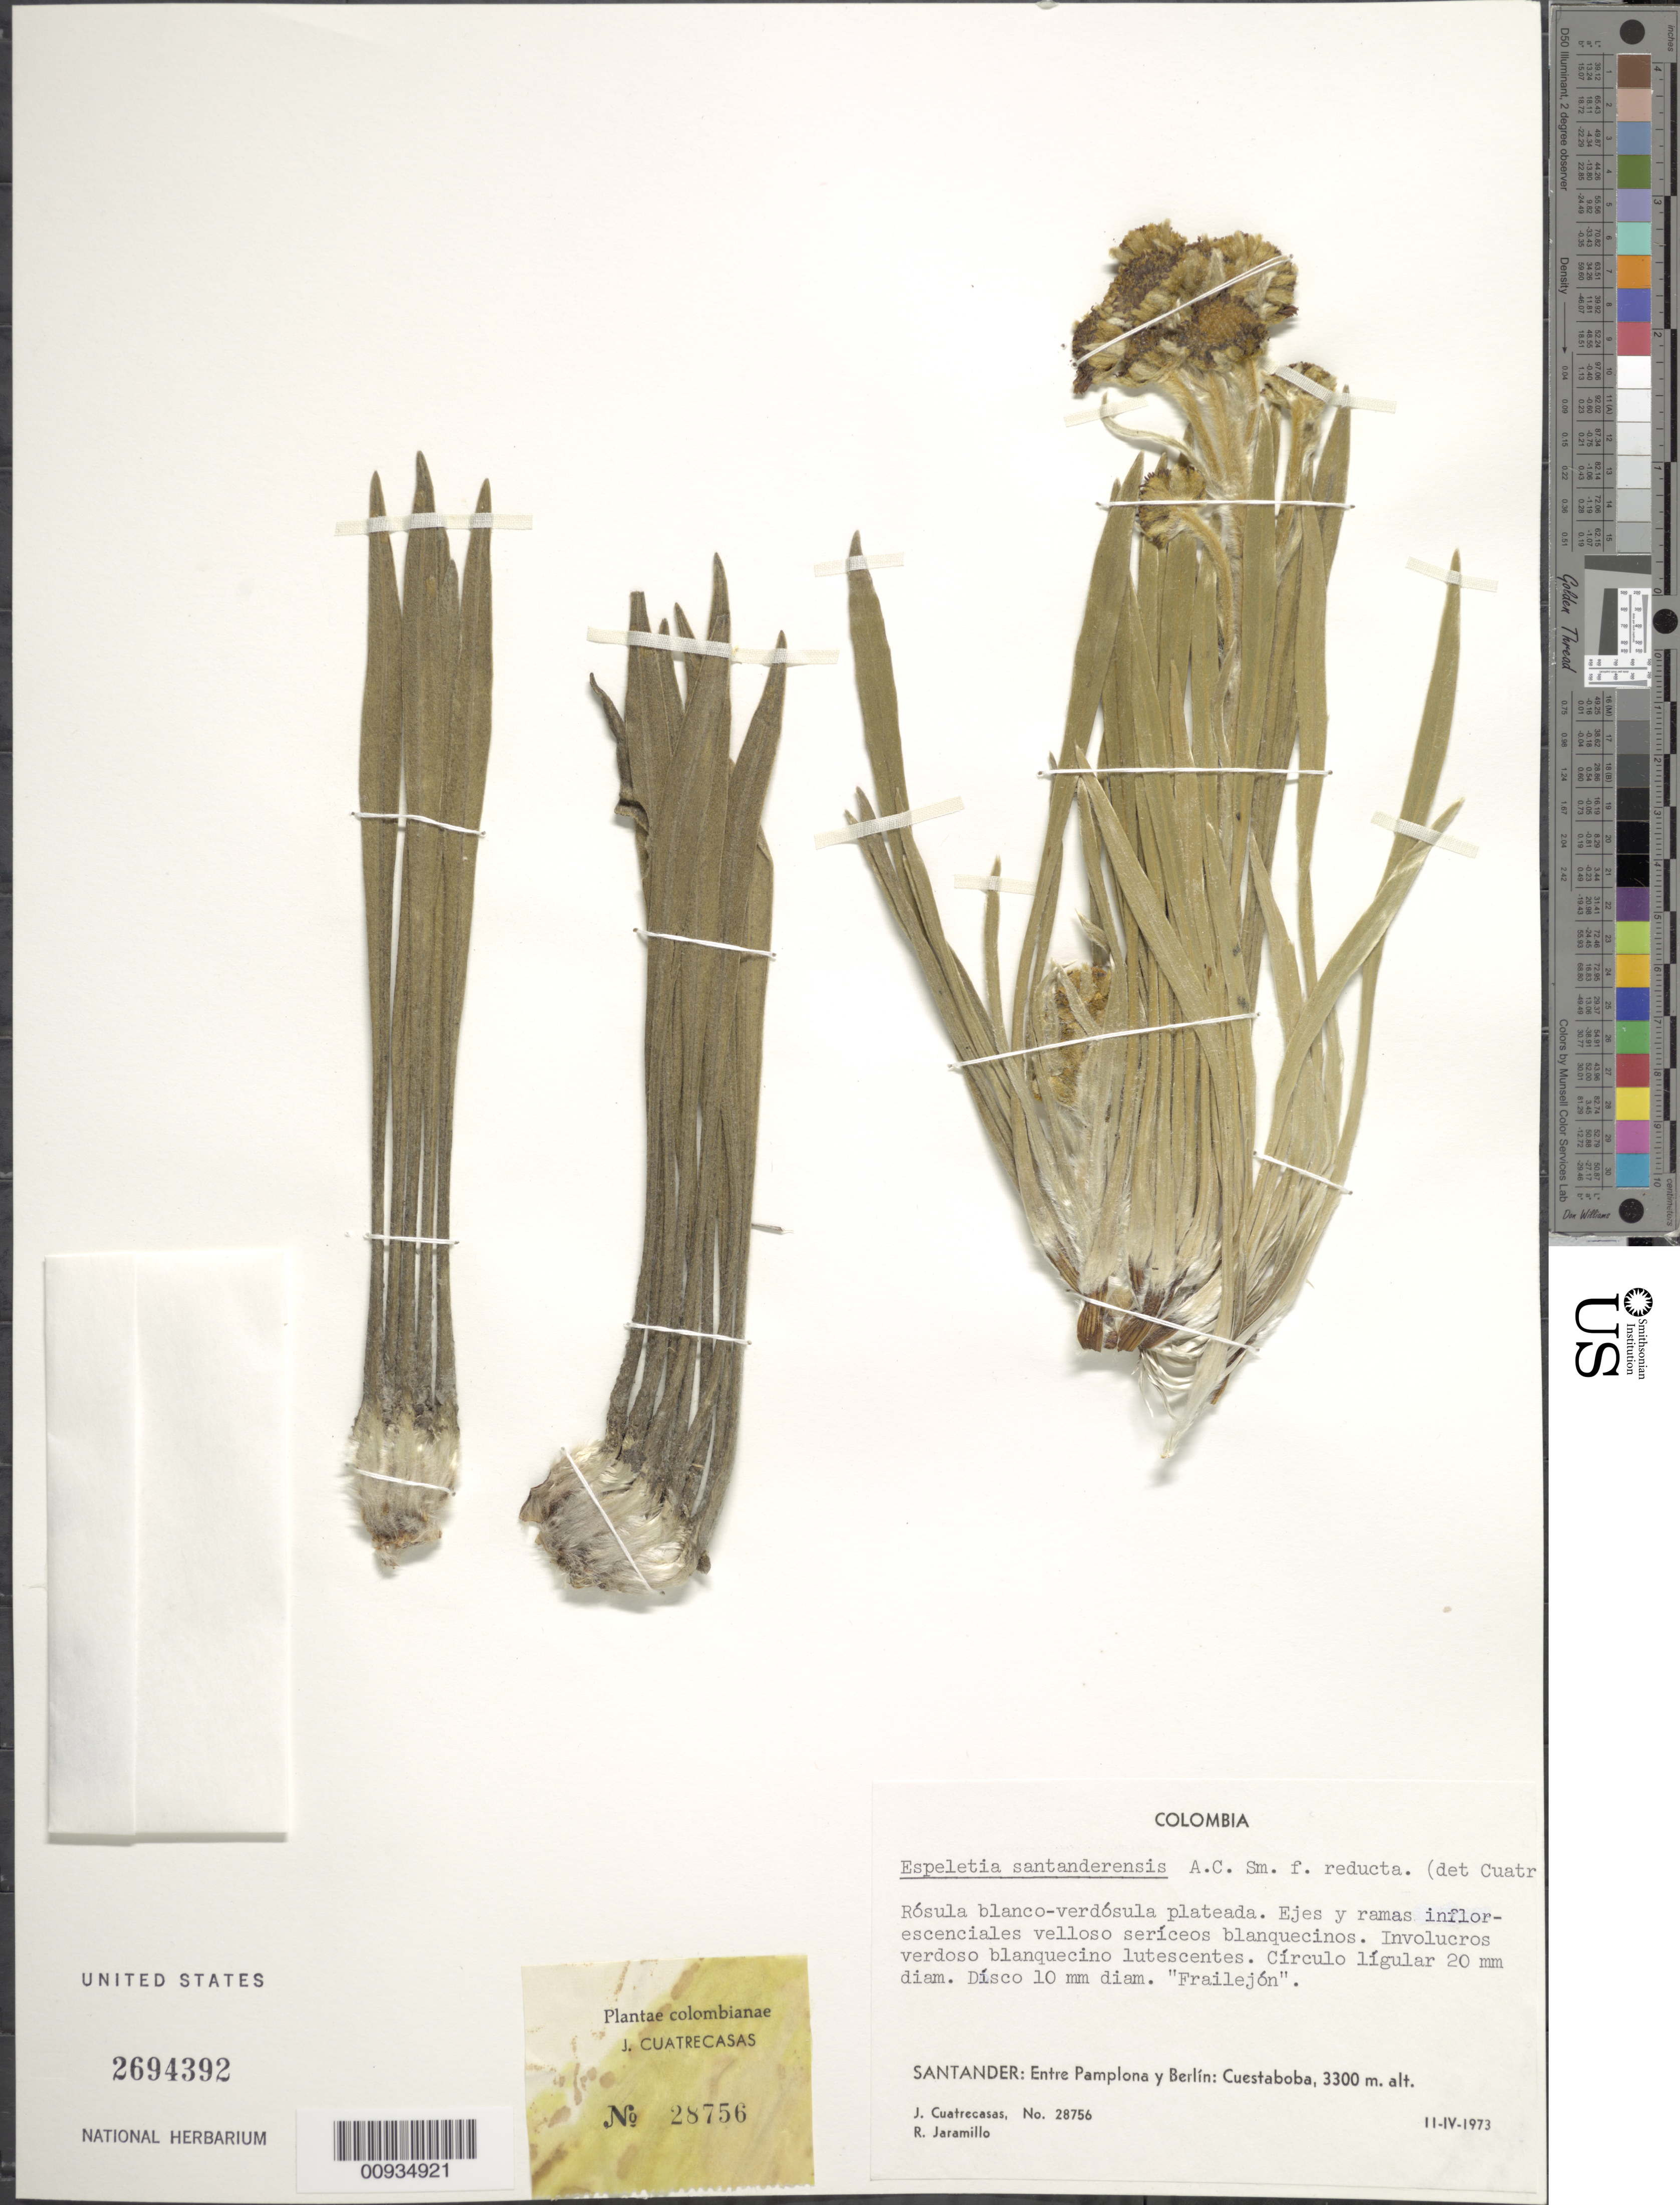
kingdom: Plantae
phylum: Tracheophyta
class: Magnoliopsida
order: Asterales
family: Asteraceae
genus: Espeletiopsis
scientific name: Espeletiopsis santanderensis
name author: (A.C. Sm.) Cuatrec.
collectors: J. Cuatrecasas & R. Jaramillo M.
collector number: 28756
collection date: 1973-04-02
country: Colombia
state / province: Santander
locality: Entre Pamplona y Berlín: Cuestaboba.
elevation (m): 3300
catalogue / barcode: US 2694392